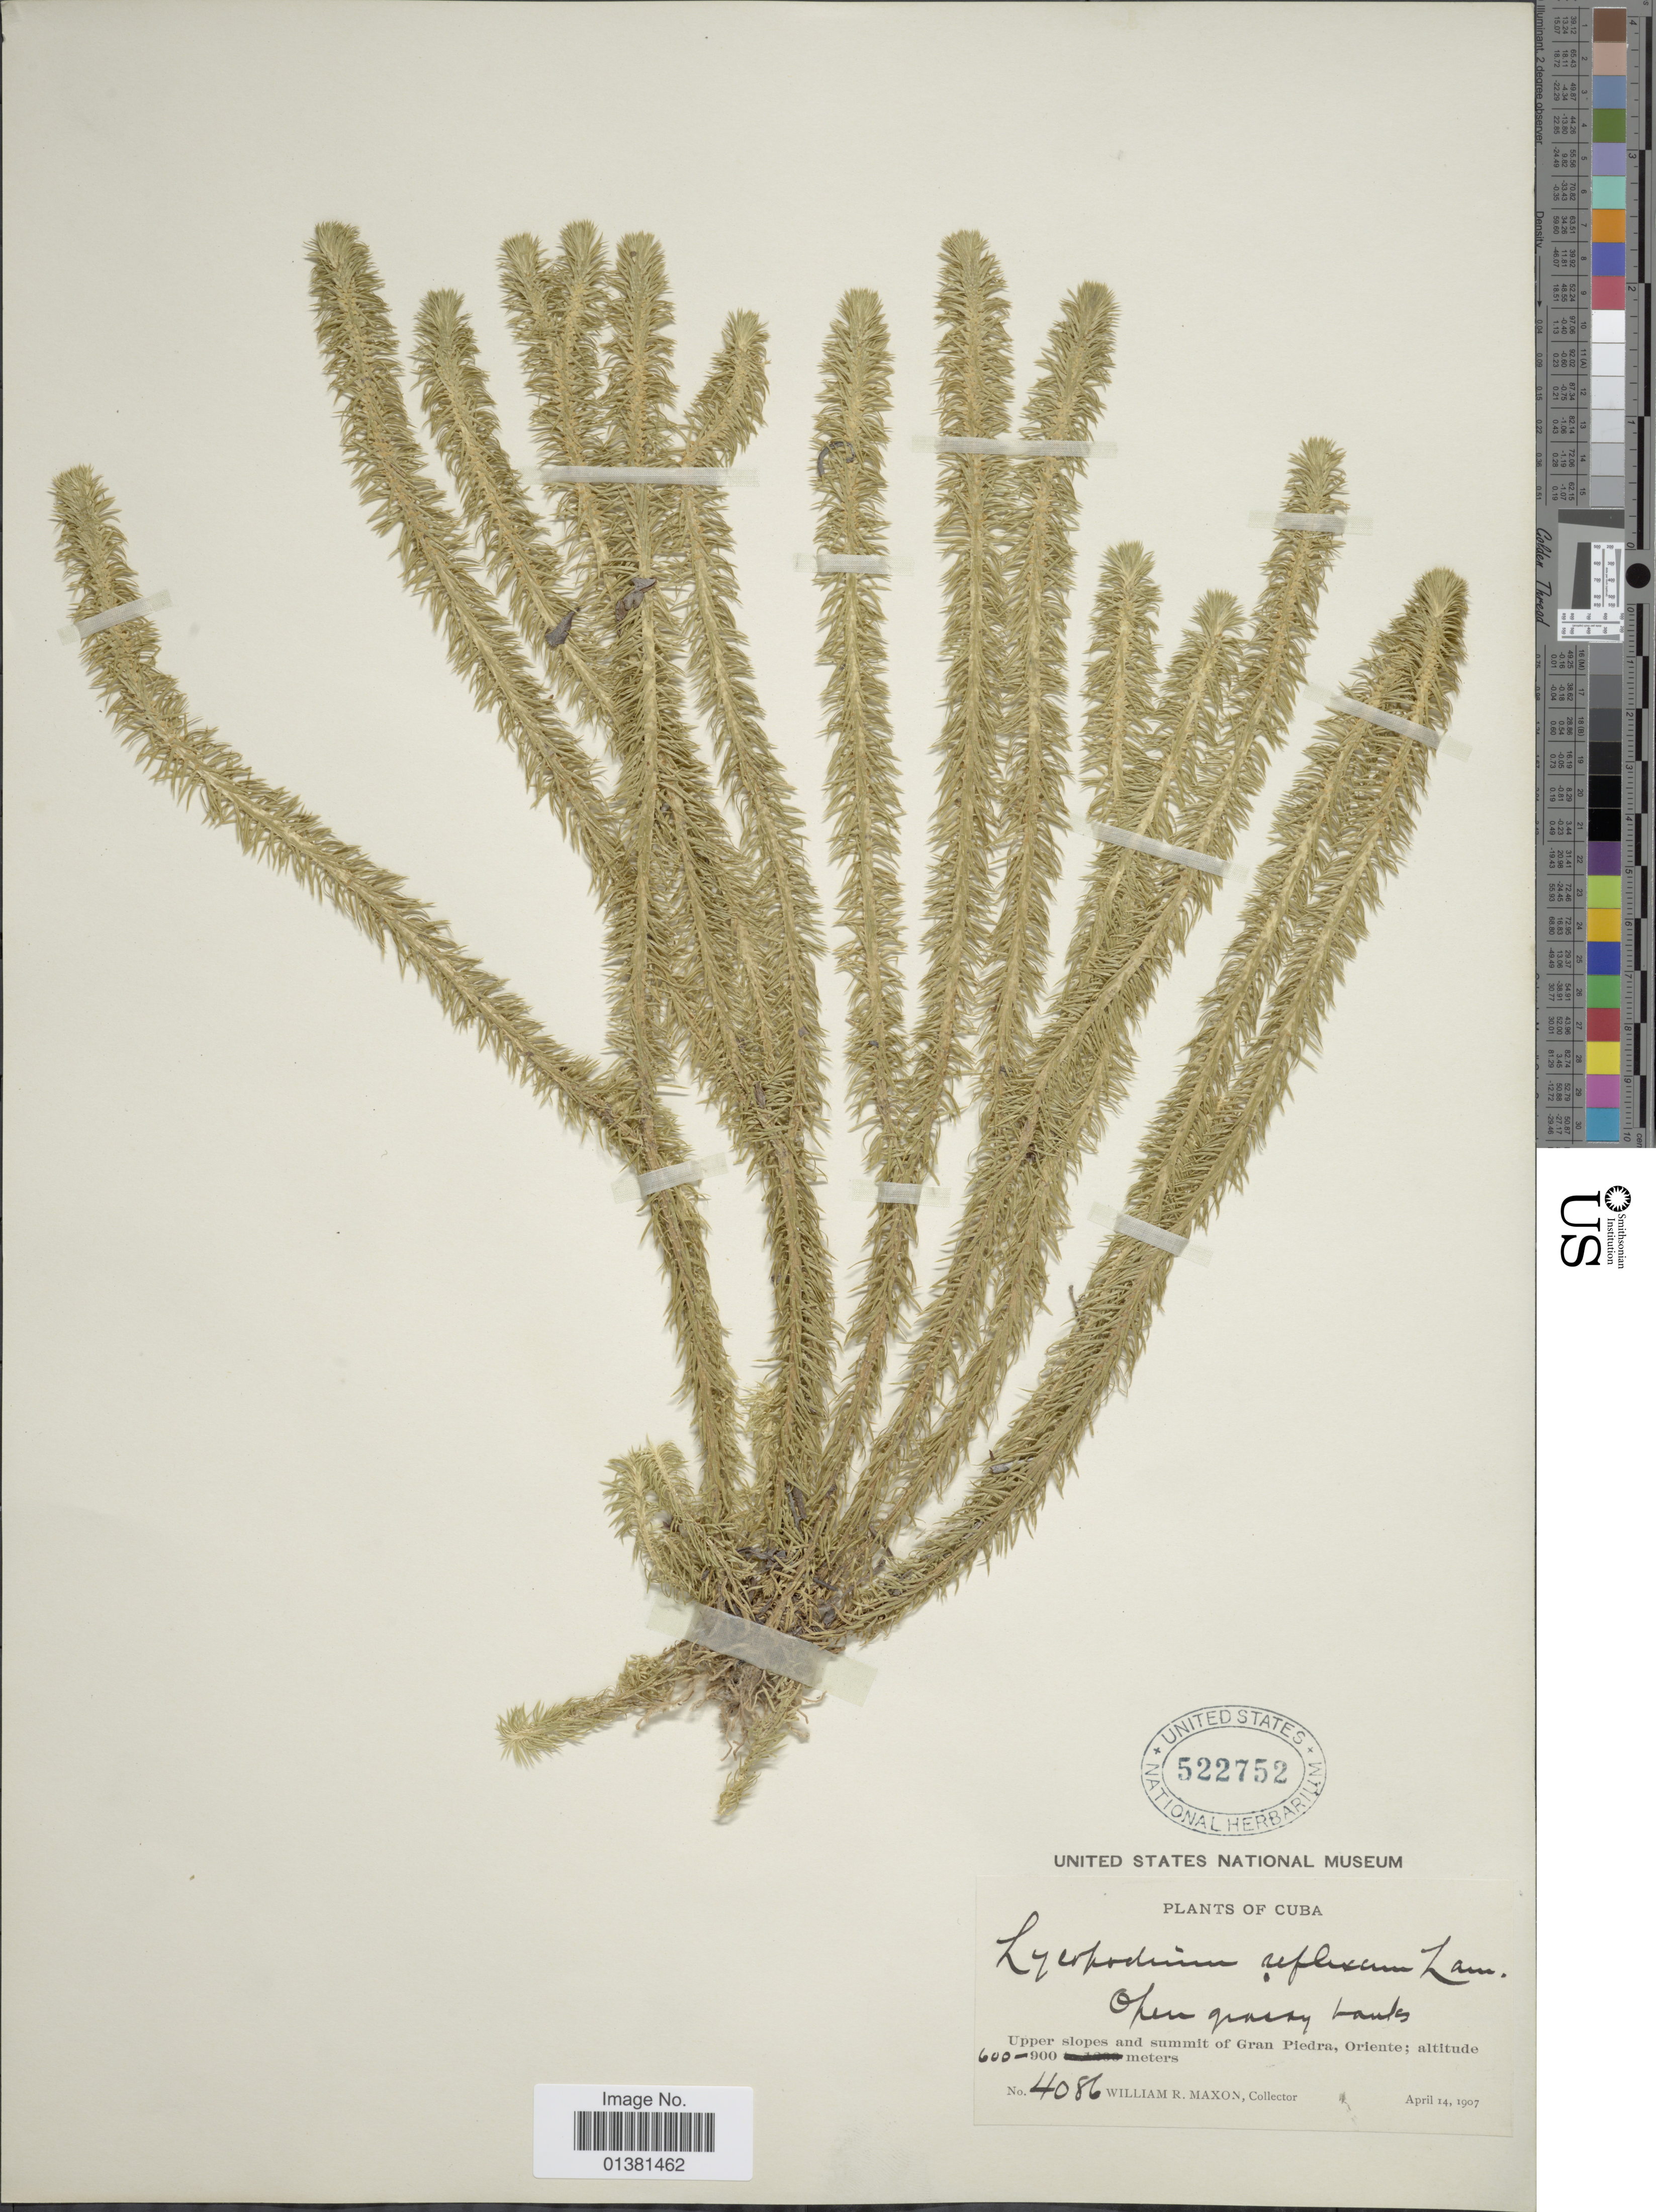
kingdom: Plantae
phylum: Tracheophyta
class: Lycopodiopsida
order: Lycopodiales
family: Lycopodiaceae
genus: Phlegmariurus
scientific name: Phlegmariurus reflexus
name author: (Lam.) B. Øllg.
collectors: W. R. Maxon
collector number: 4086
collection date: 1907-04-14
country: Cuba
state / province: Oriente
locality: Upper slopes and summit of Gran Piedra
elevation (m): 600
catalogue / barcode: US 522752